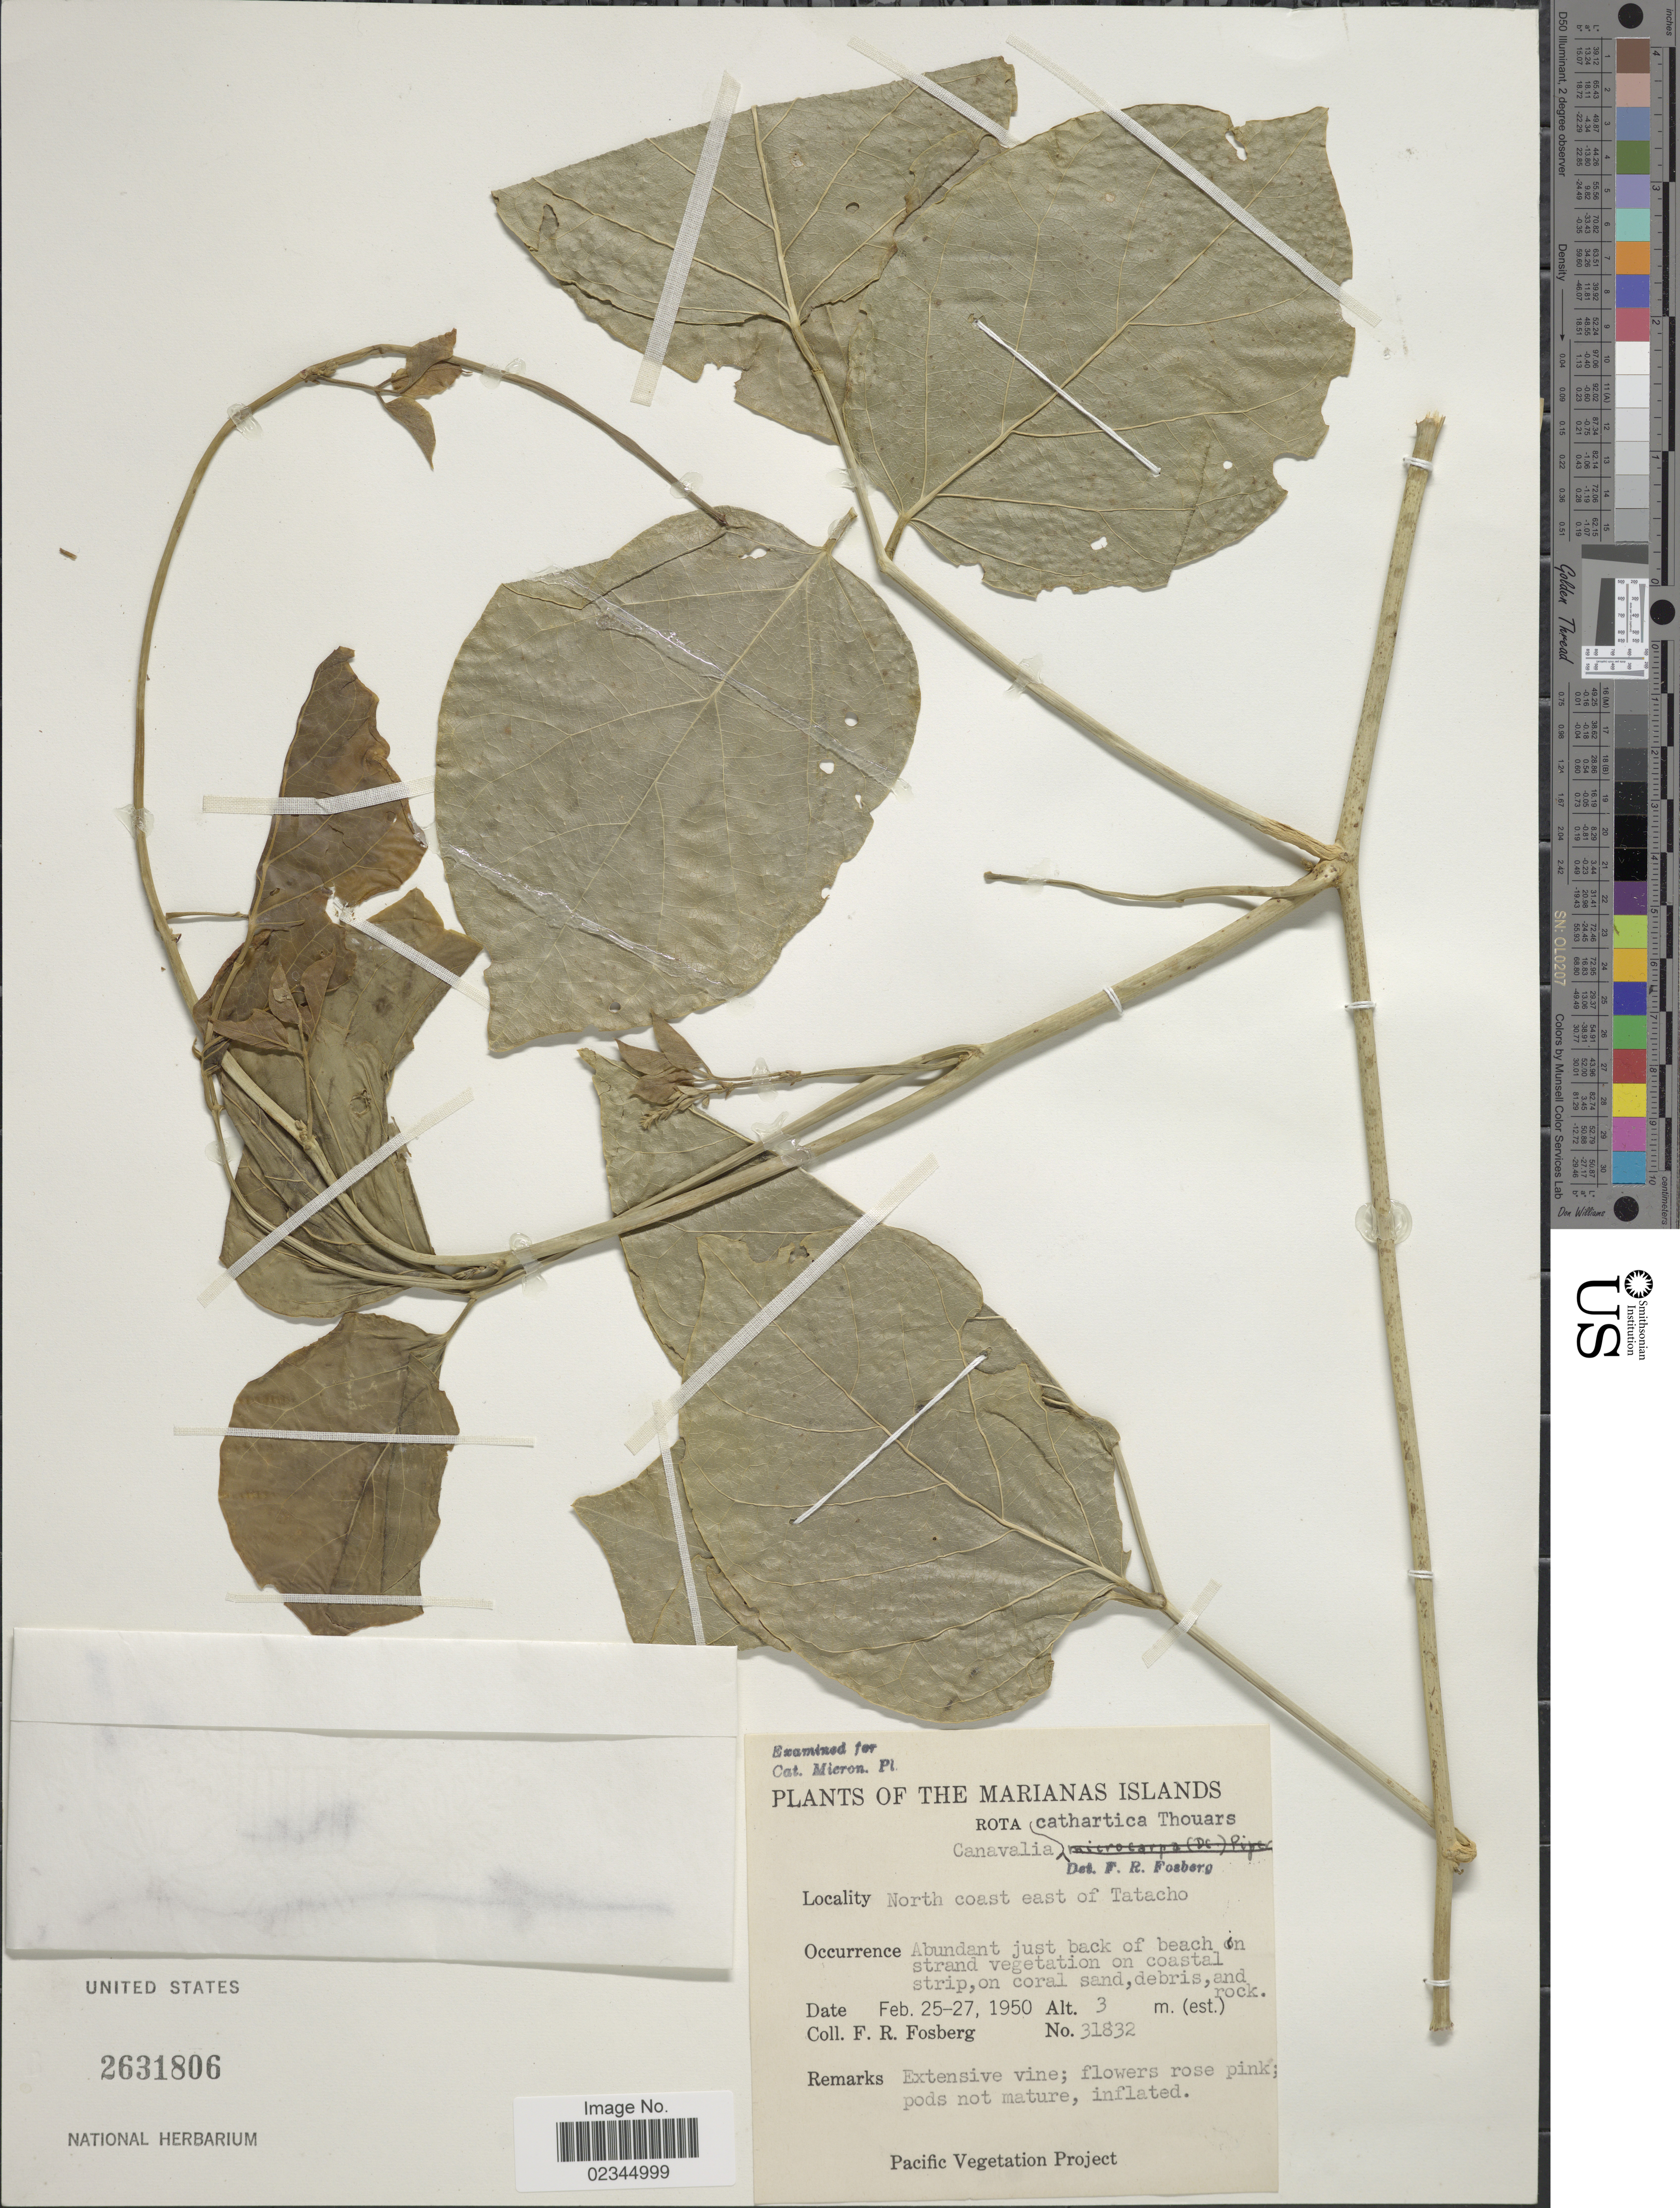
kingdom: Plantae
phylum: Tracheophyta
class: Magnoliopsida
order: Fabales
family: Fabaceae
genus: Canavalia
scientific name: Canavalia cathartica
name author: Thouars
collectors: F. R. Fosberg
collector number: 31832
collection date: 1950-02-25/1950-02-27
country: Northern Mariana Islands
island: Rota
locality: Rota, north coast east of Tatacho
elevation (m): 3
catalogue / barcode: US 2631806